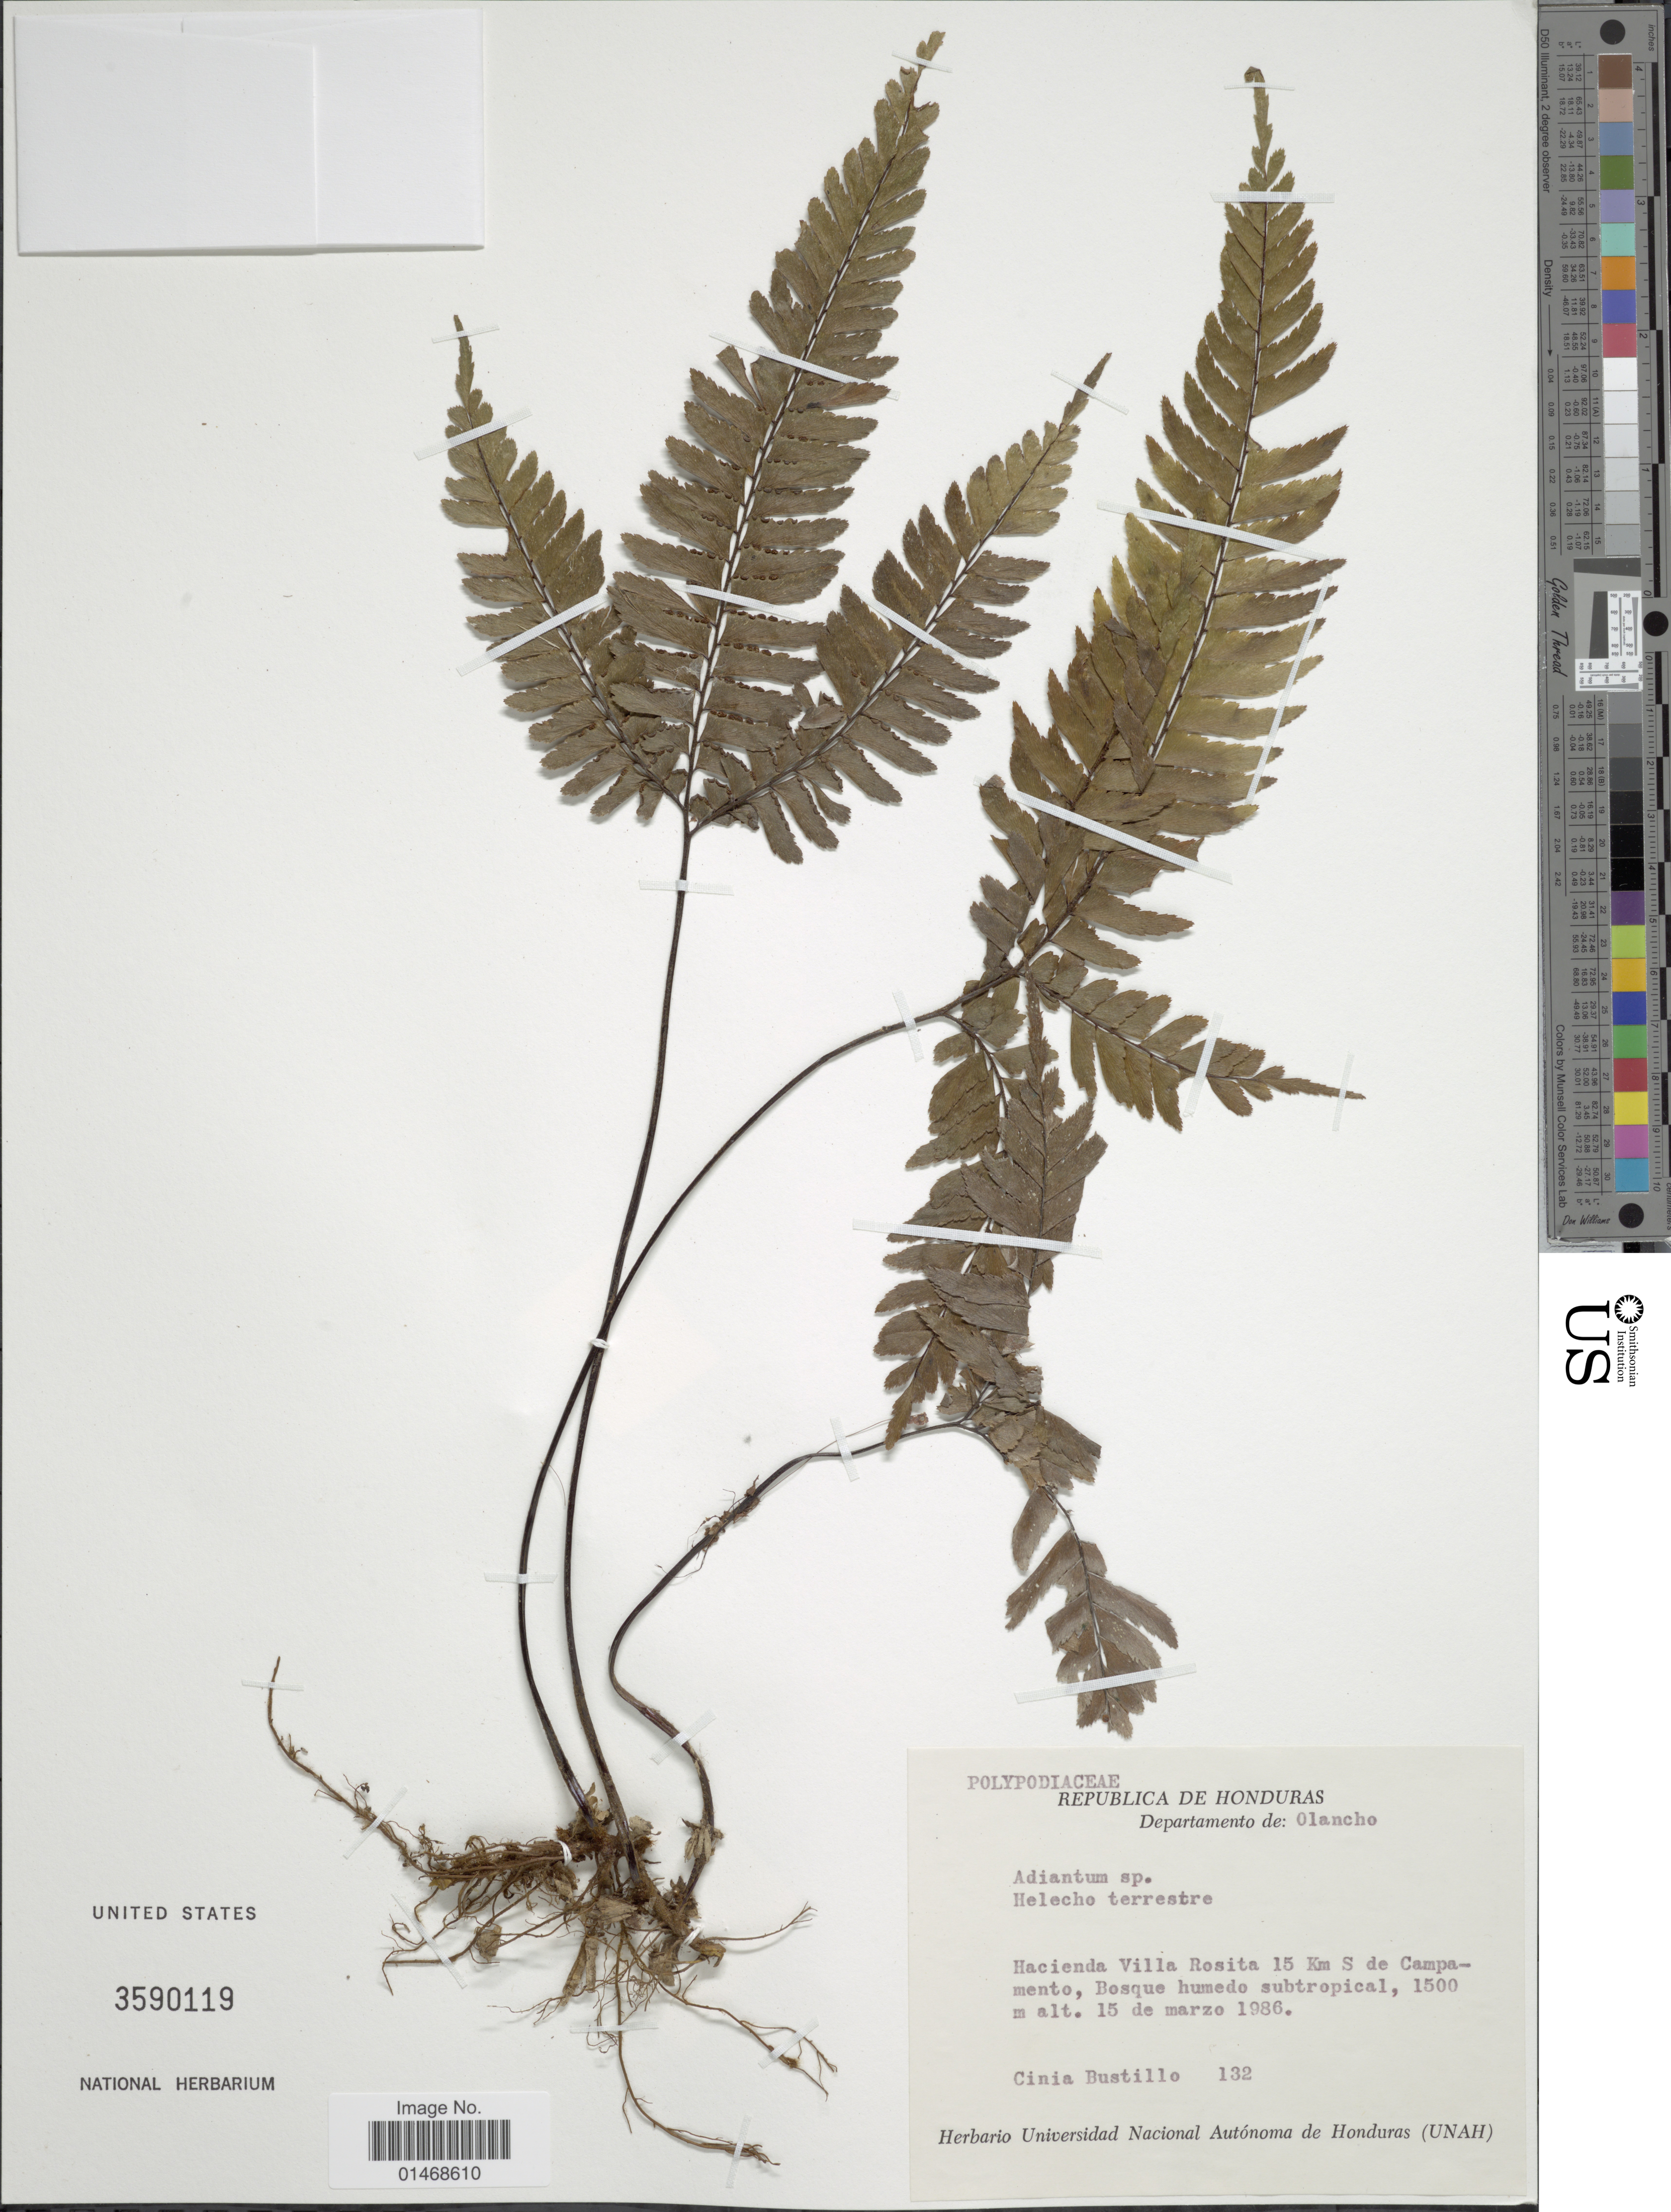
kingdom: Plantae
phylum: Tracheophyta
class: Polypodiopsida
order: Polypodiales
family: Pteridaceae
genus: Adiantum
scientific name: Adiantum sp.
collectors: C. Bustillo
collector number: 132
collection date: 1986-03-15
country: Honduras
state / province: Olancho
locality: Departamento de: Olancho, Hacienda Villa Rosita 15 Km S de Campamento, Bosque humedo subtropical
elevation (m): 1500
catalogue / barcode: US 3590119